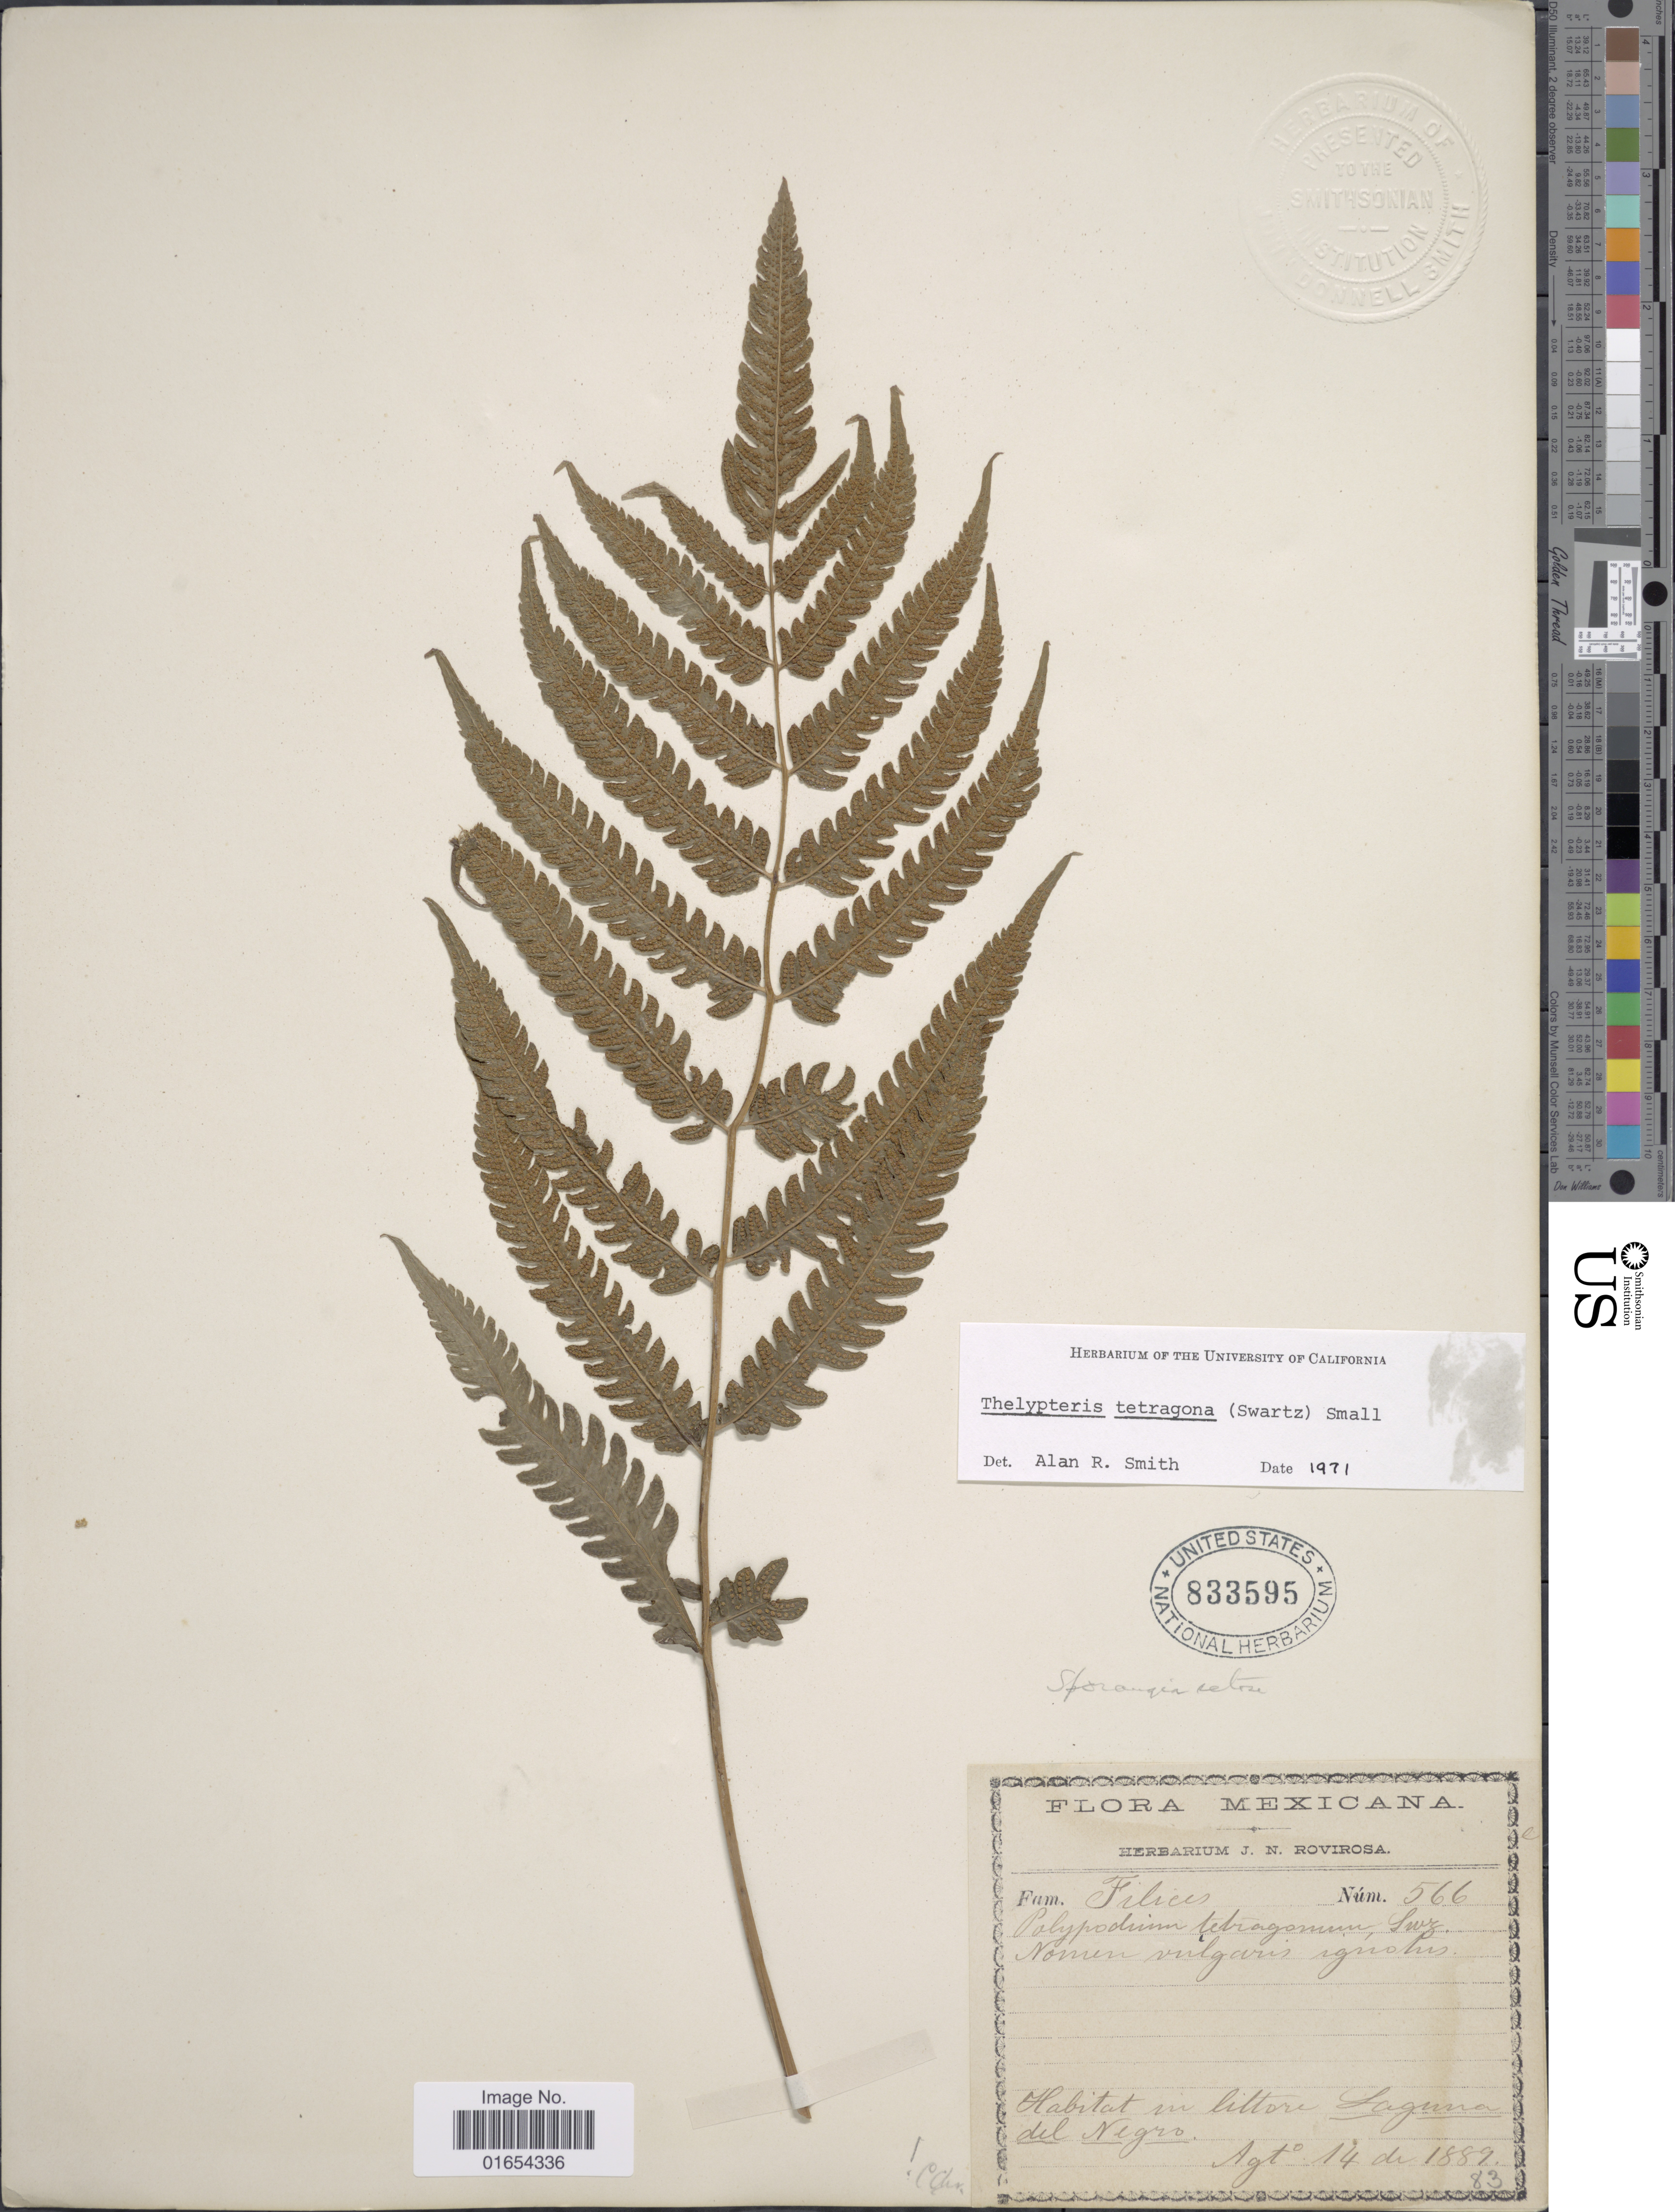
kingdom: Plantae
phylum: Tracheophyta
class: Polypodiopsida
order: Polypodiales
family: Thelypteridaceae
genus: Goniopteris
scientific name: Goniopteris tetragona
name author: (C. Presl) Sw.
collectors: ex herb. J.N. Rovirosa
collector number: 566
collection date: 1889-08-14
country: Mexico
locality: In littore Laguna del Negro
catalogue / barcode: US 833595